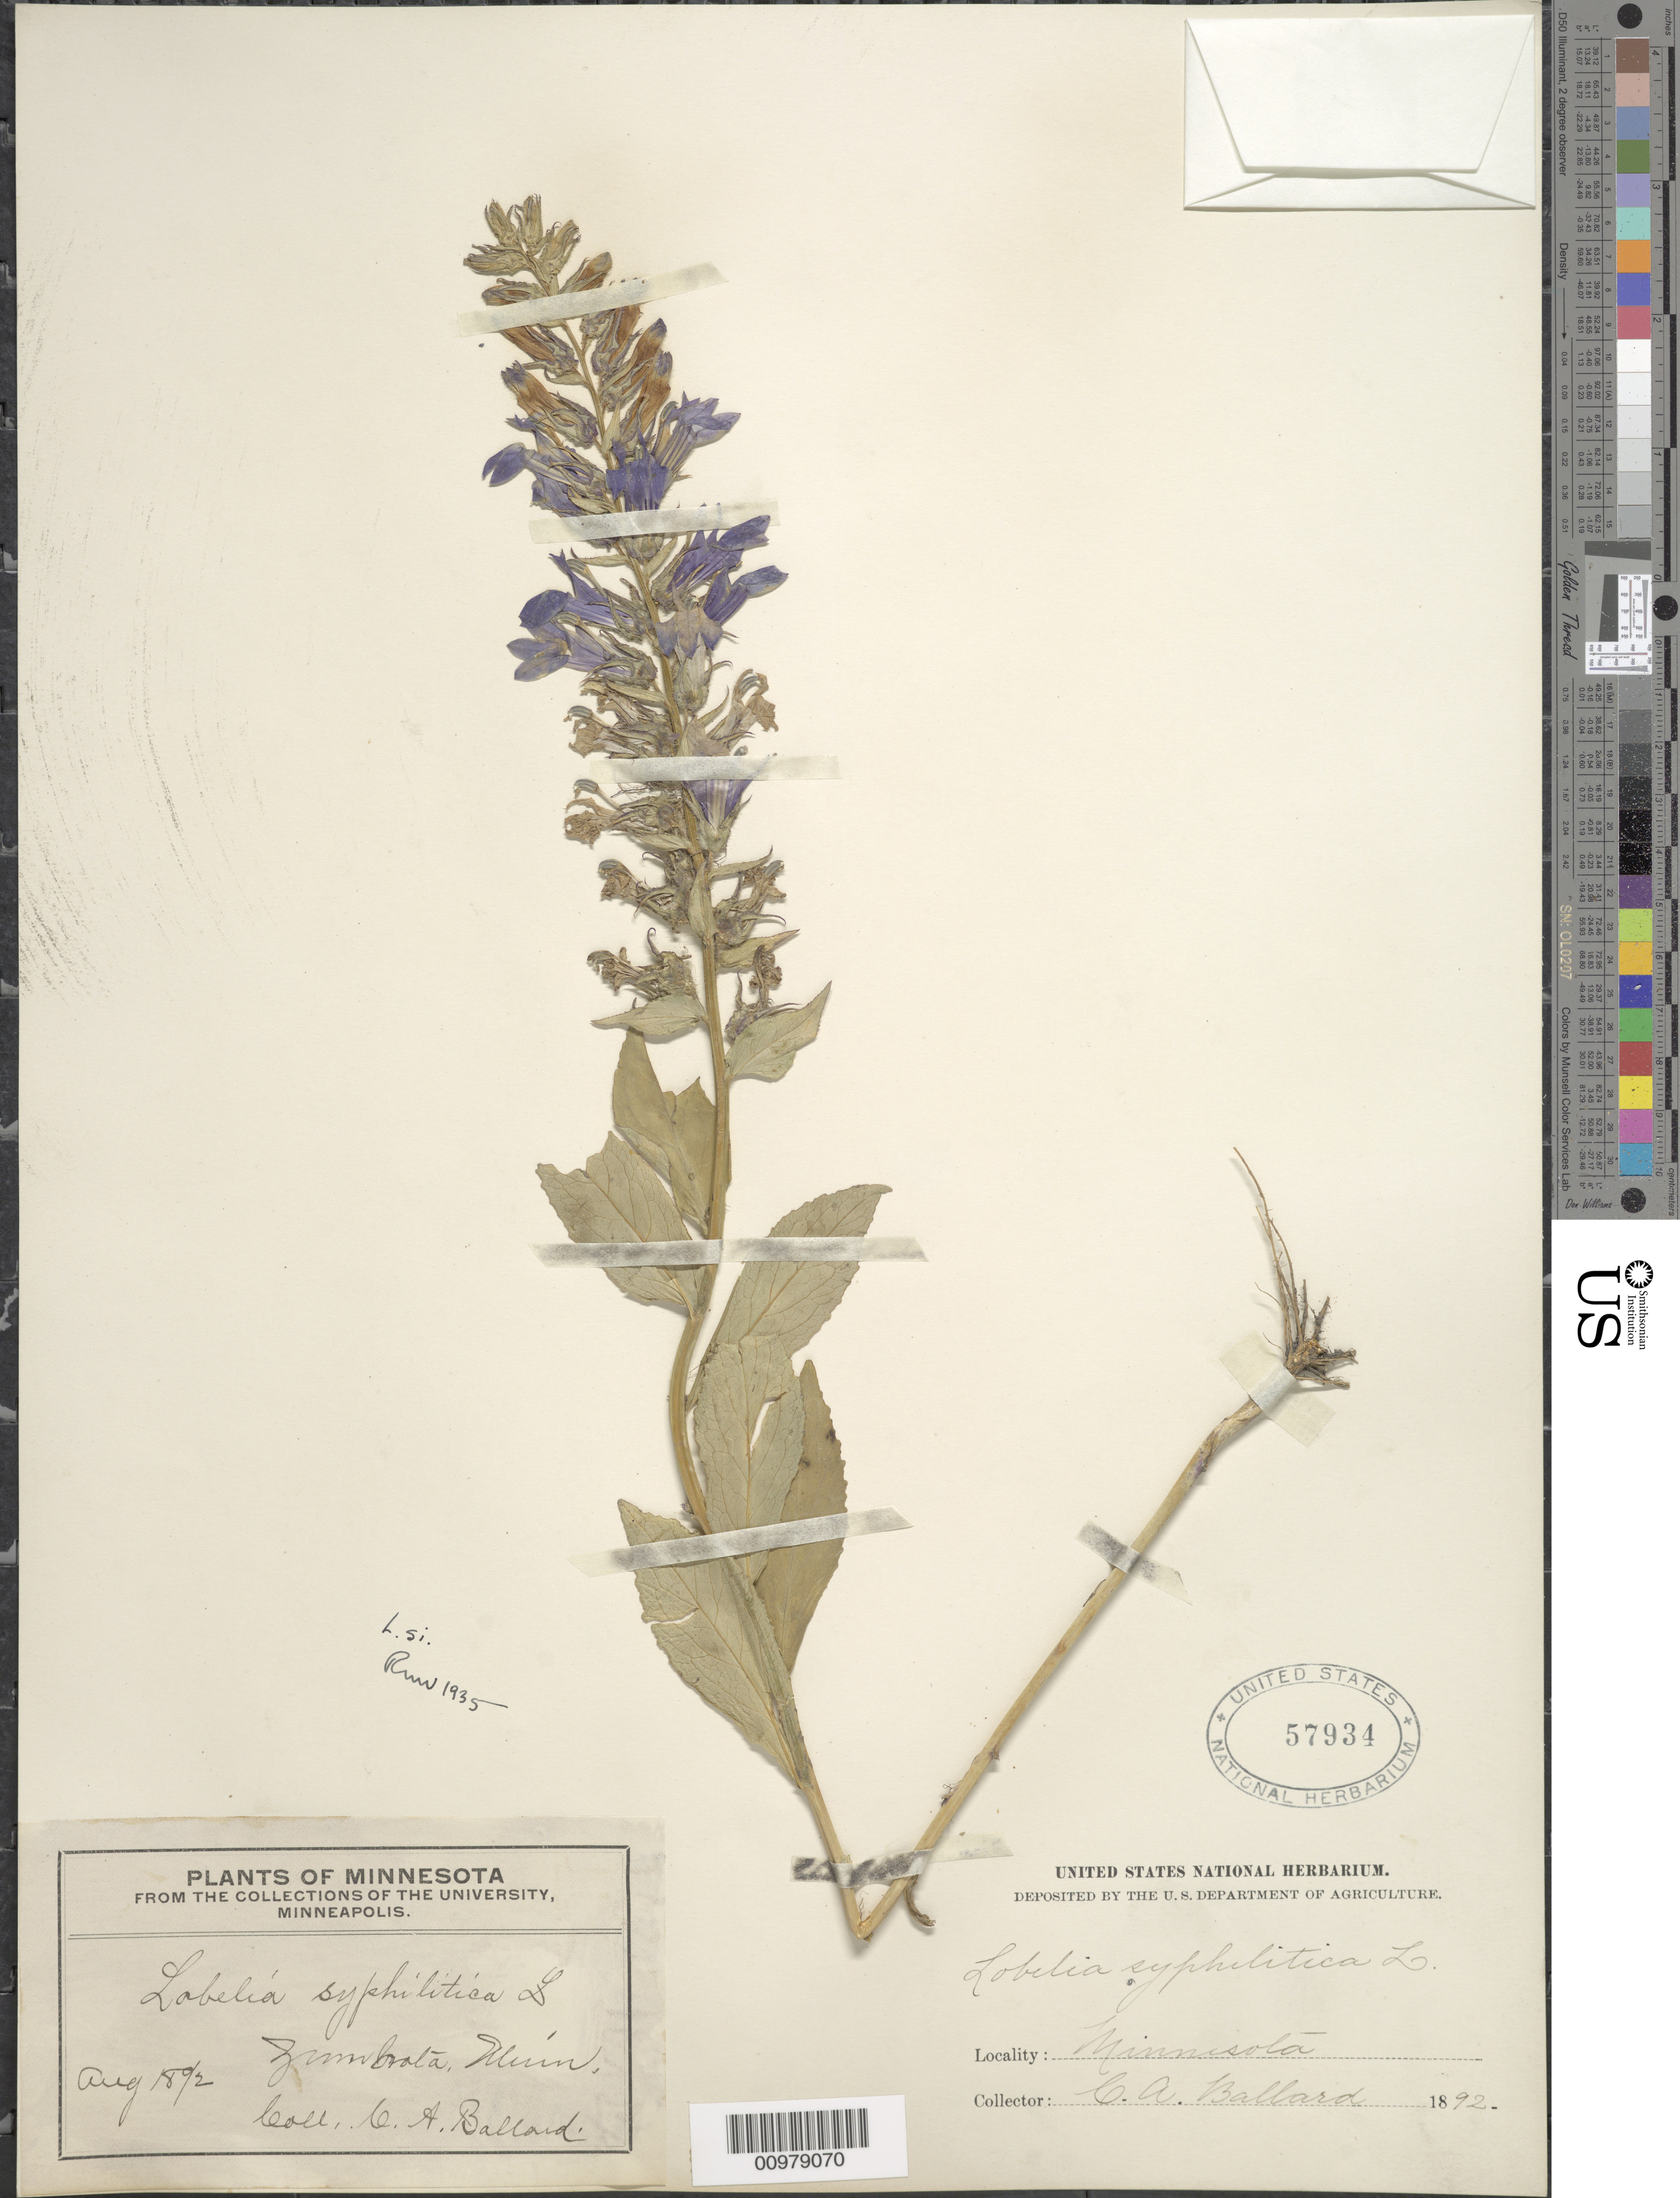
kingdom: Plantae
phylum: Tracheophyta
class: Magnoliopsida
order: Asterales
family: Campanulaceae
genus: Lobelia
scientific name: Lobelia siphilitica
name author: L.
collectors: C. A. Ballard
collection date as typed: Aug 1892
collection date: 1892-08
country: United States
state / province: Minnesota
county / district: Goodhue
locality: Zumbrota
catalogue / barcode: US 57934